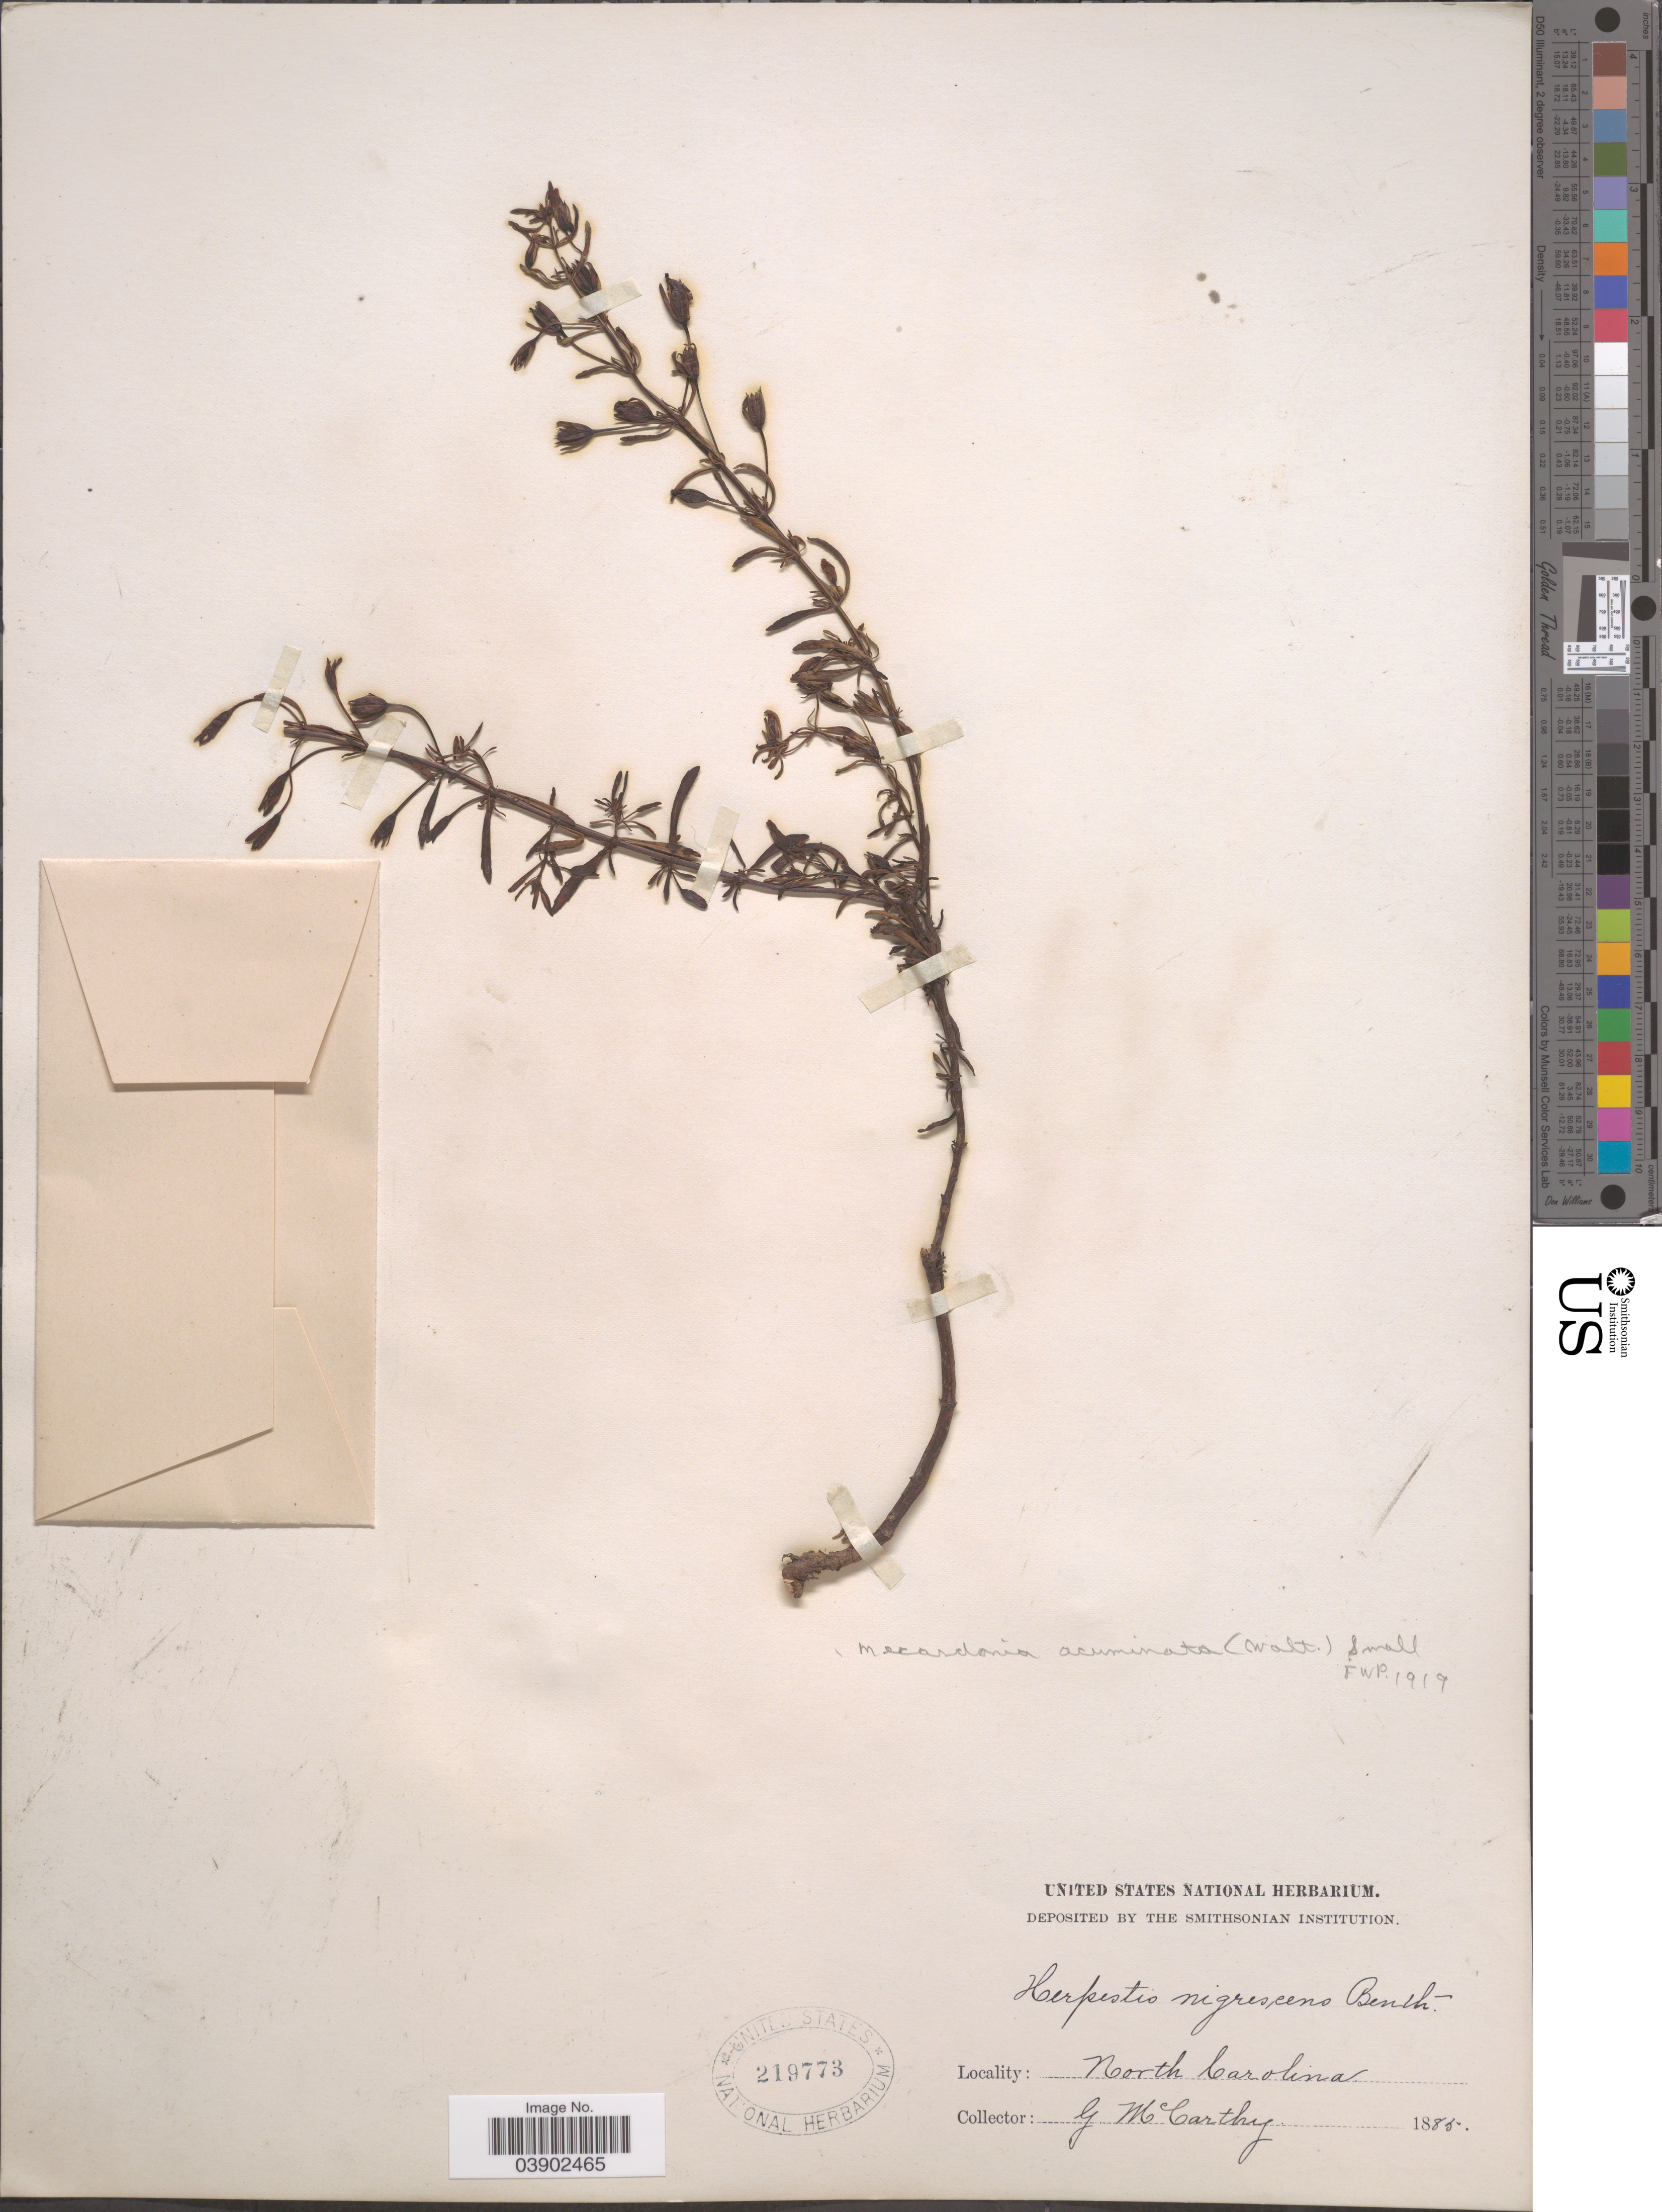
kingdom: Plantae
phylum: Tracheophyta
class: Magnoliopsida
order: Lamiales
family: Plantaginaceae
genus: Mecardonia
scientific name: Mecardonia acuminata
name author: (Walter) Small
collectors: G. McCarthy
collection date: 1885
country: United States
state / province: North Carolina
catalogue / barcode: US 219773